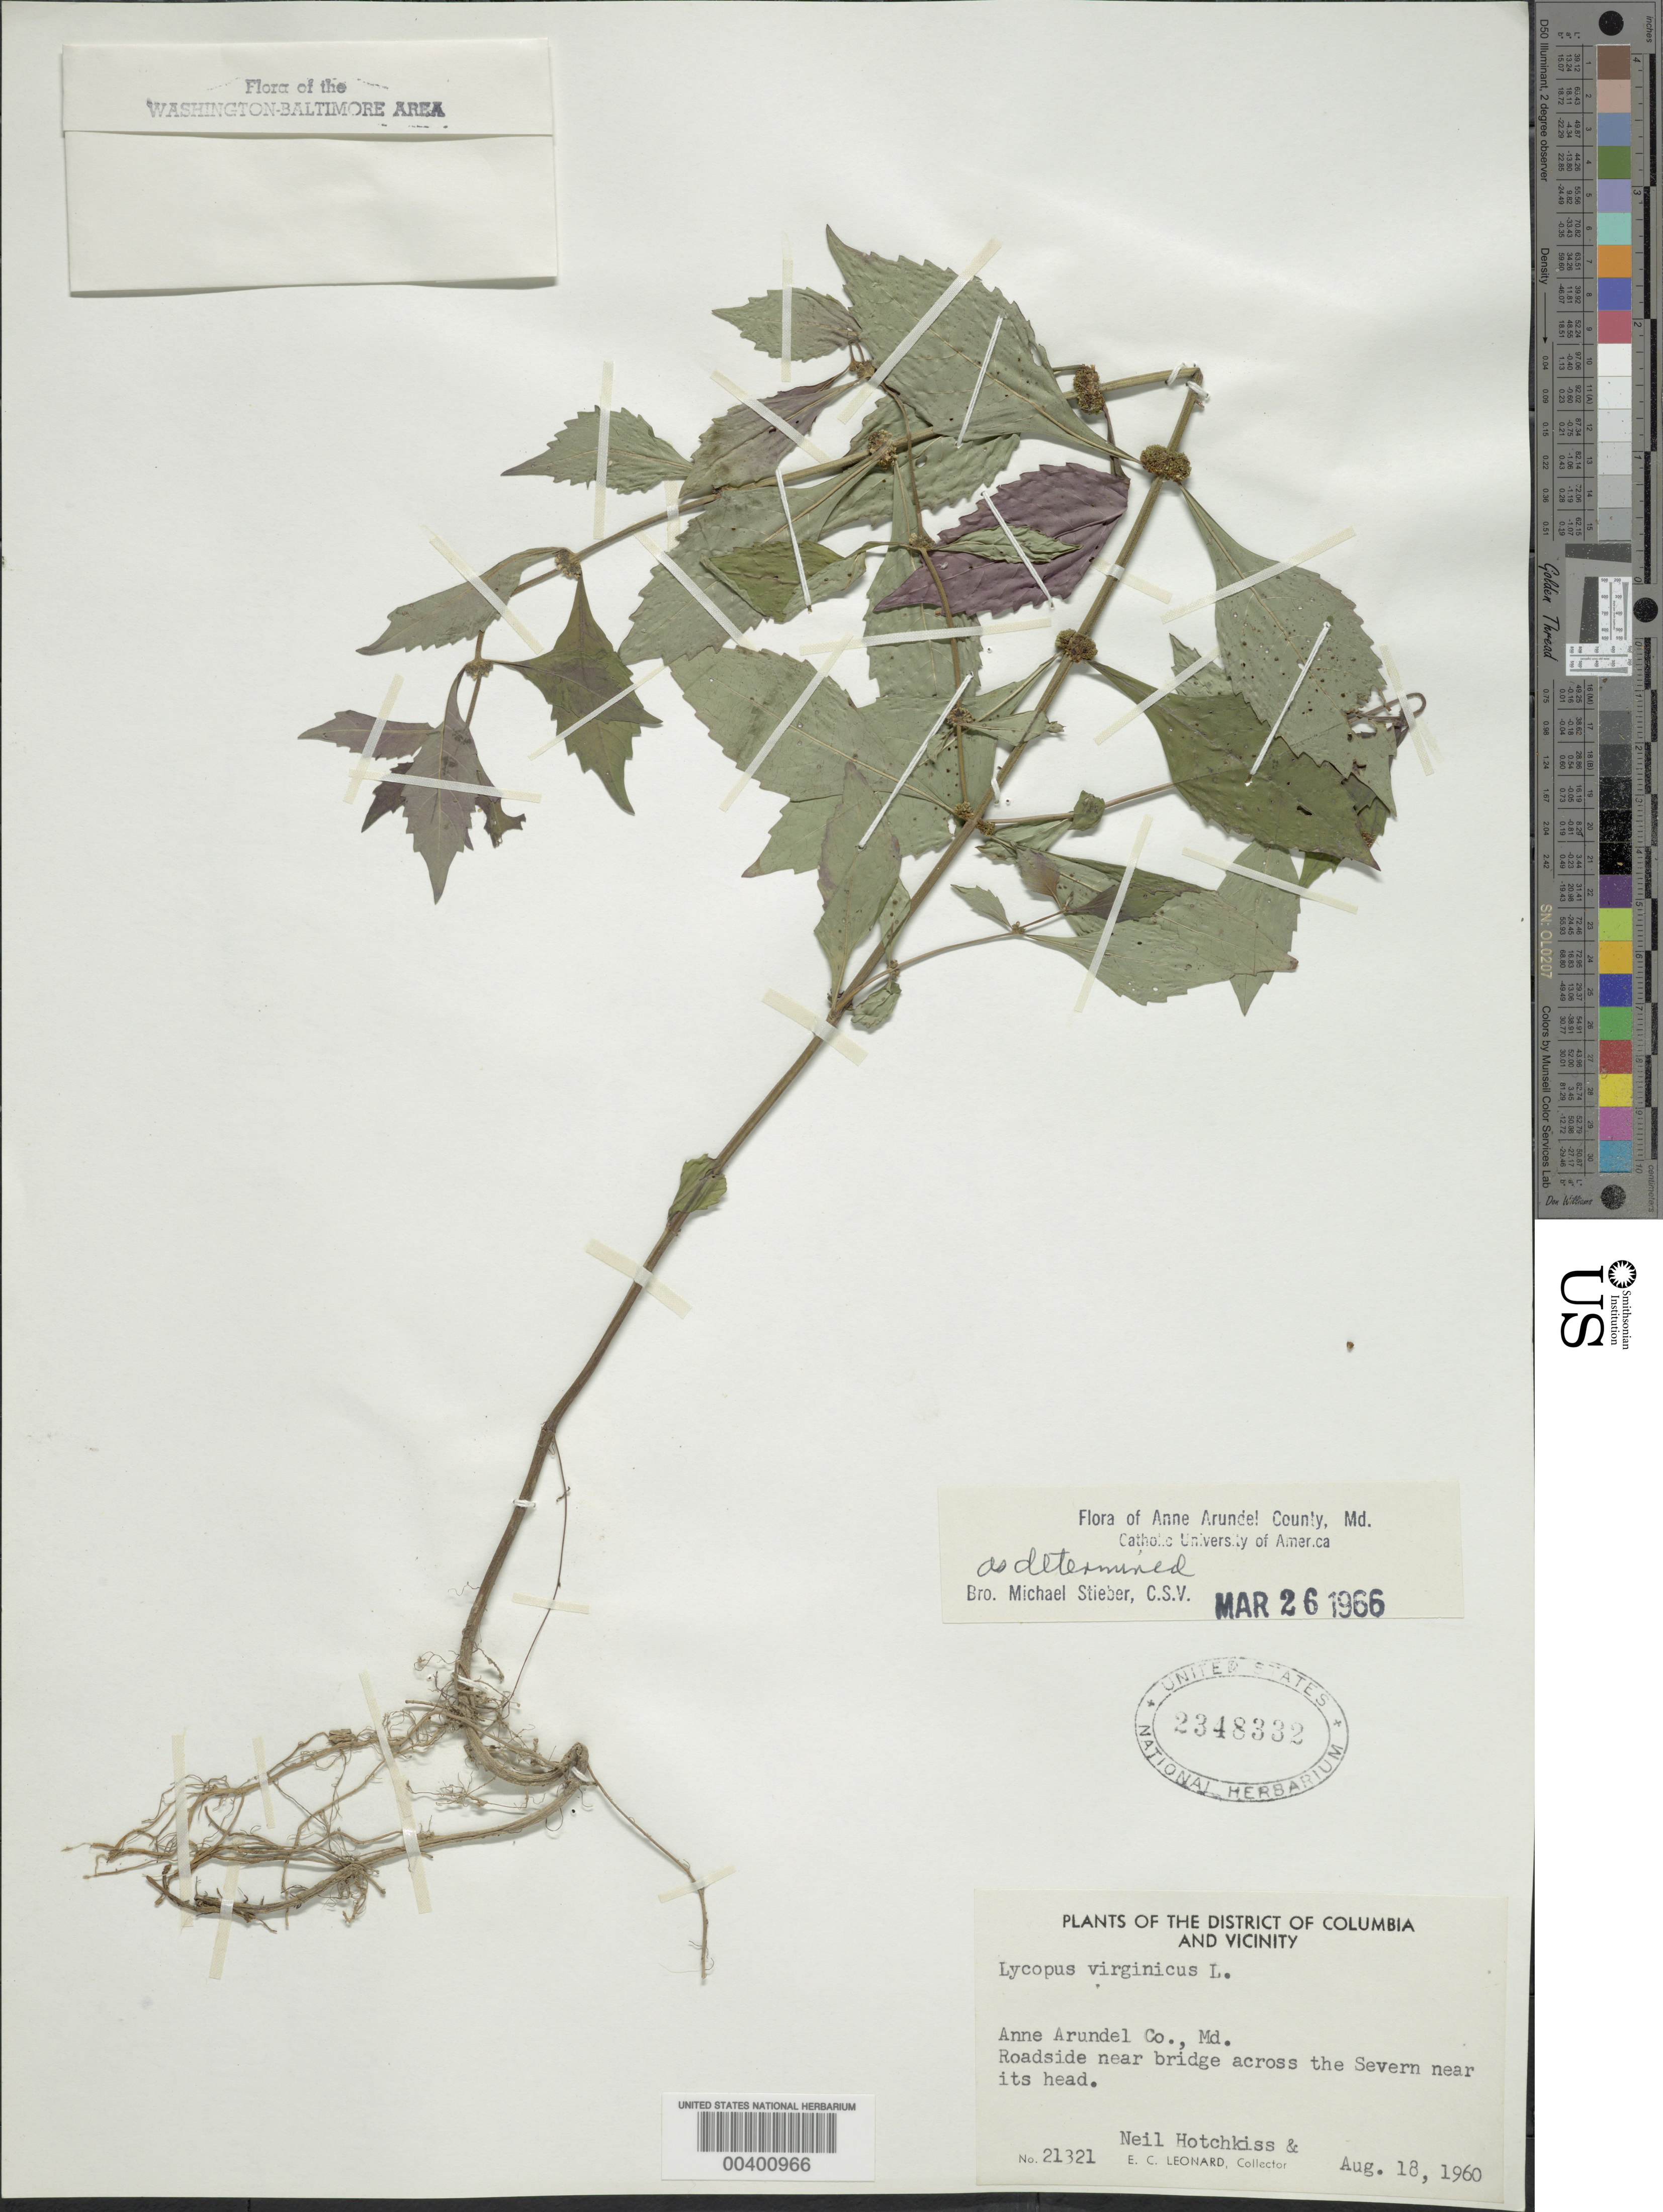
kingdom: Plantae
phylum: Tracheophyta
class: Magnoliopsida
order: Lamiales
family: Lamiaceae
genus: Lycopus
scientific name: Lycopus virginicus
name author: L.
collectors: N. Hotchkiss & E. C. Leonard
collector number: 21321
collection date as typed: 18 Aug 1960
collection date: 1960-08-18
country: United States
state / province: Maryland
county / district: Anne Arundel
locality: Severn Head area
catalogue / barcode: US 2348332